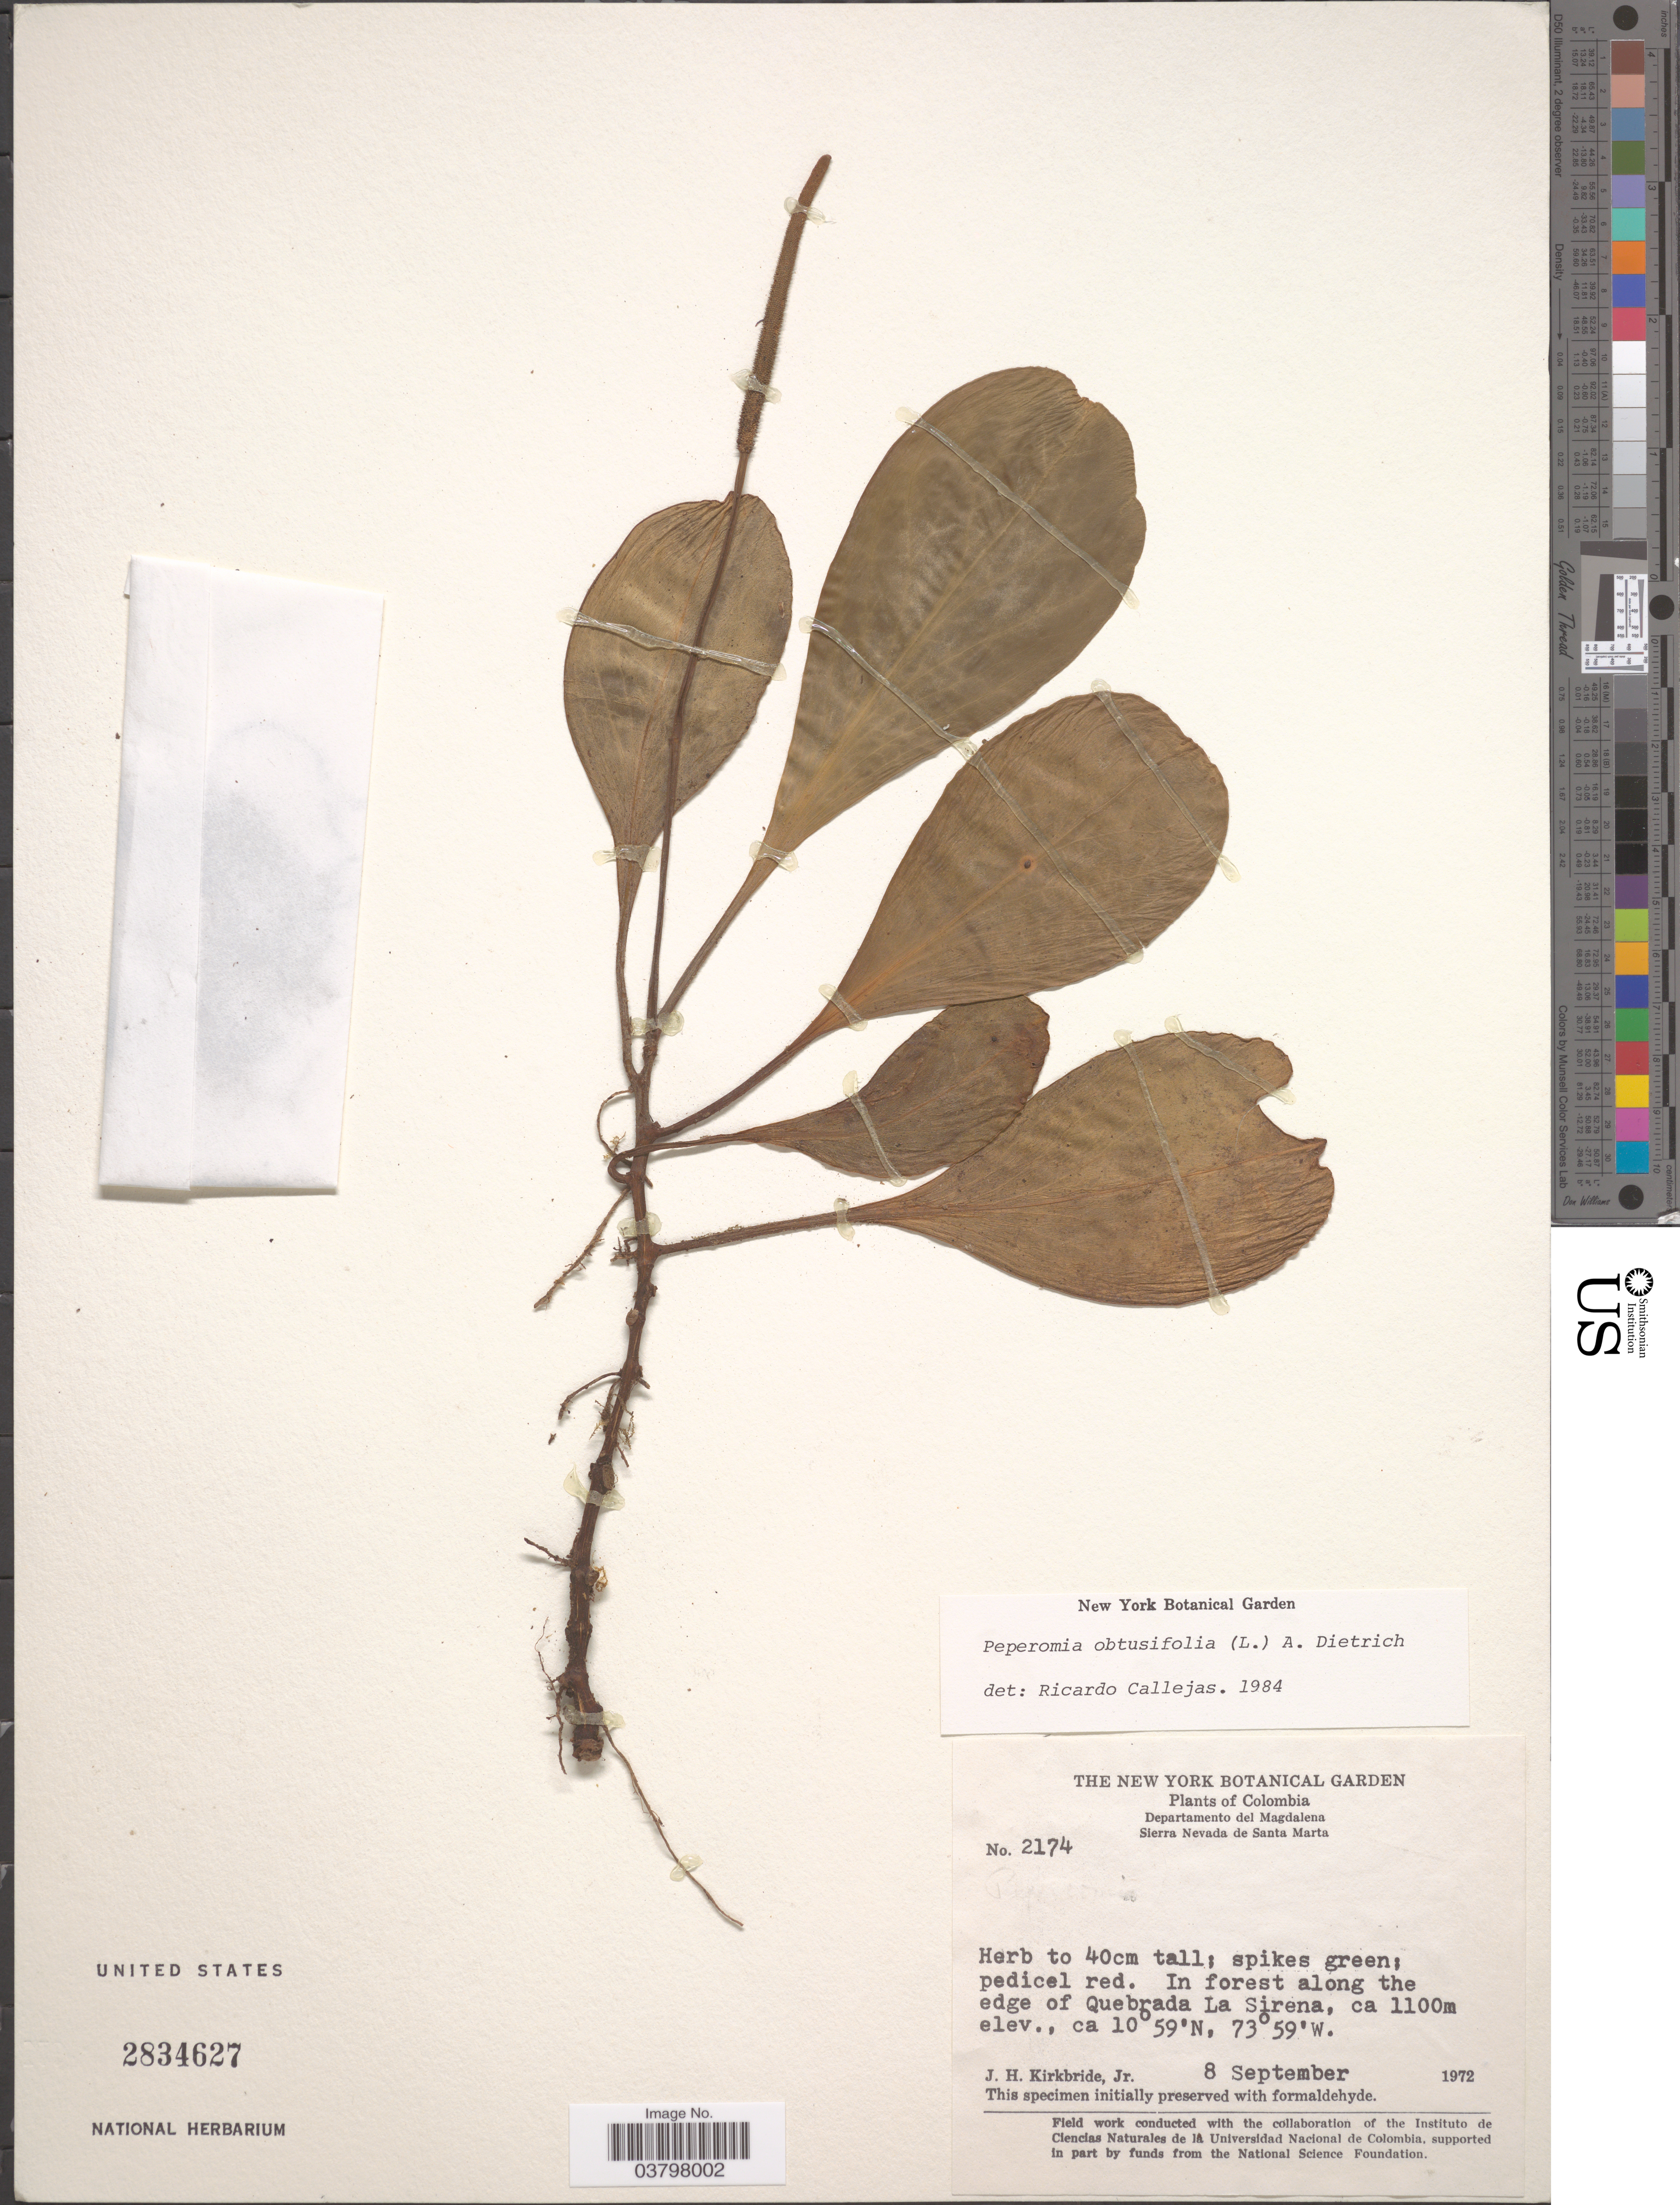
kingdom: Plantae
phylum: Tracheophyta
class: Magnoliopsida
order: Piperales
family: Piperaceae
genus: Peperomia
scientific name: Peperomia obtusifolia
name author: (L.) A. Dietr.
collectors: J. H. Kirkbride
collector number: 2174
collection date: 1972-09-08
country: Colombia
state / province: Magdalena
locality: Departamento del Magdalena. Sierra Nevada de Santa Marta. In forest along the edge of Quebrada La Sirena.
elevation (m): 1100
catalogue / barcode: US 2834627